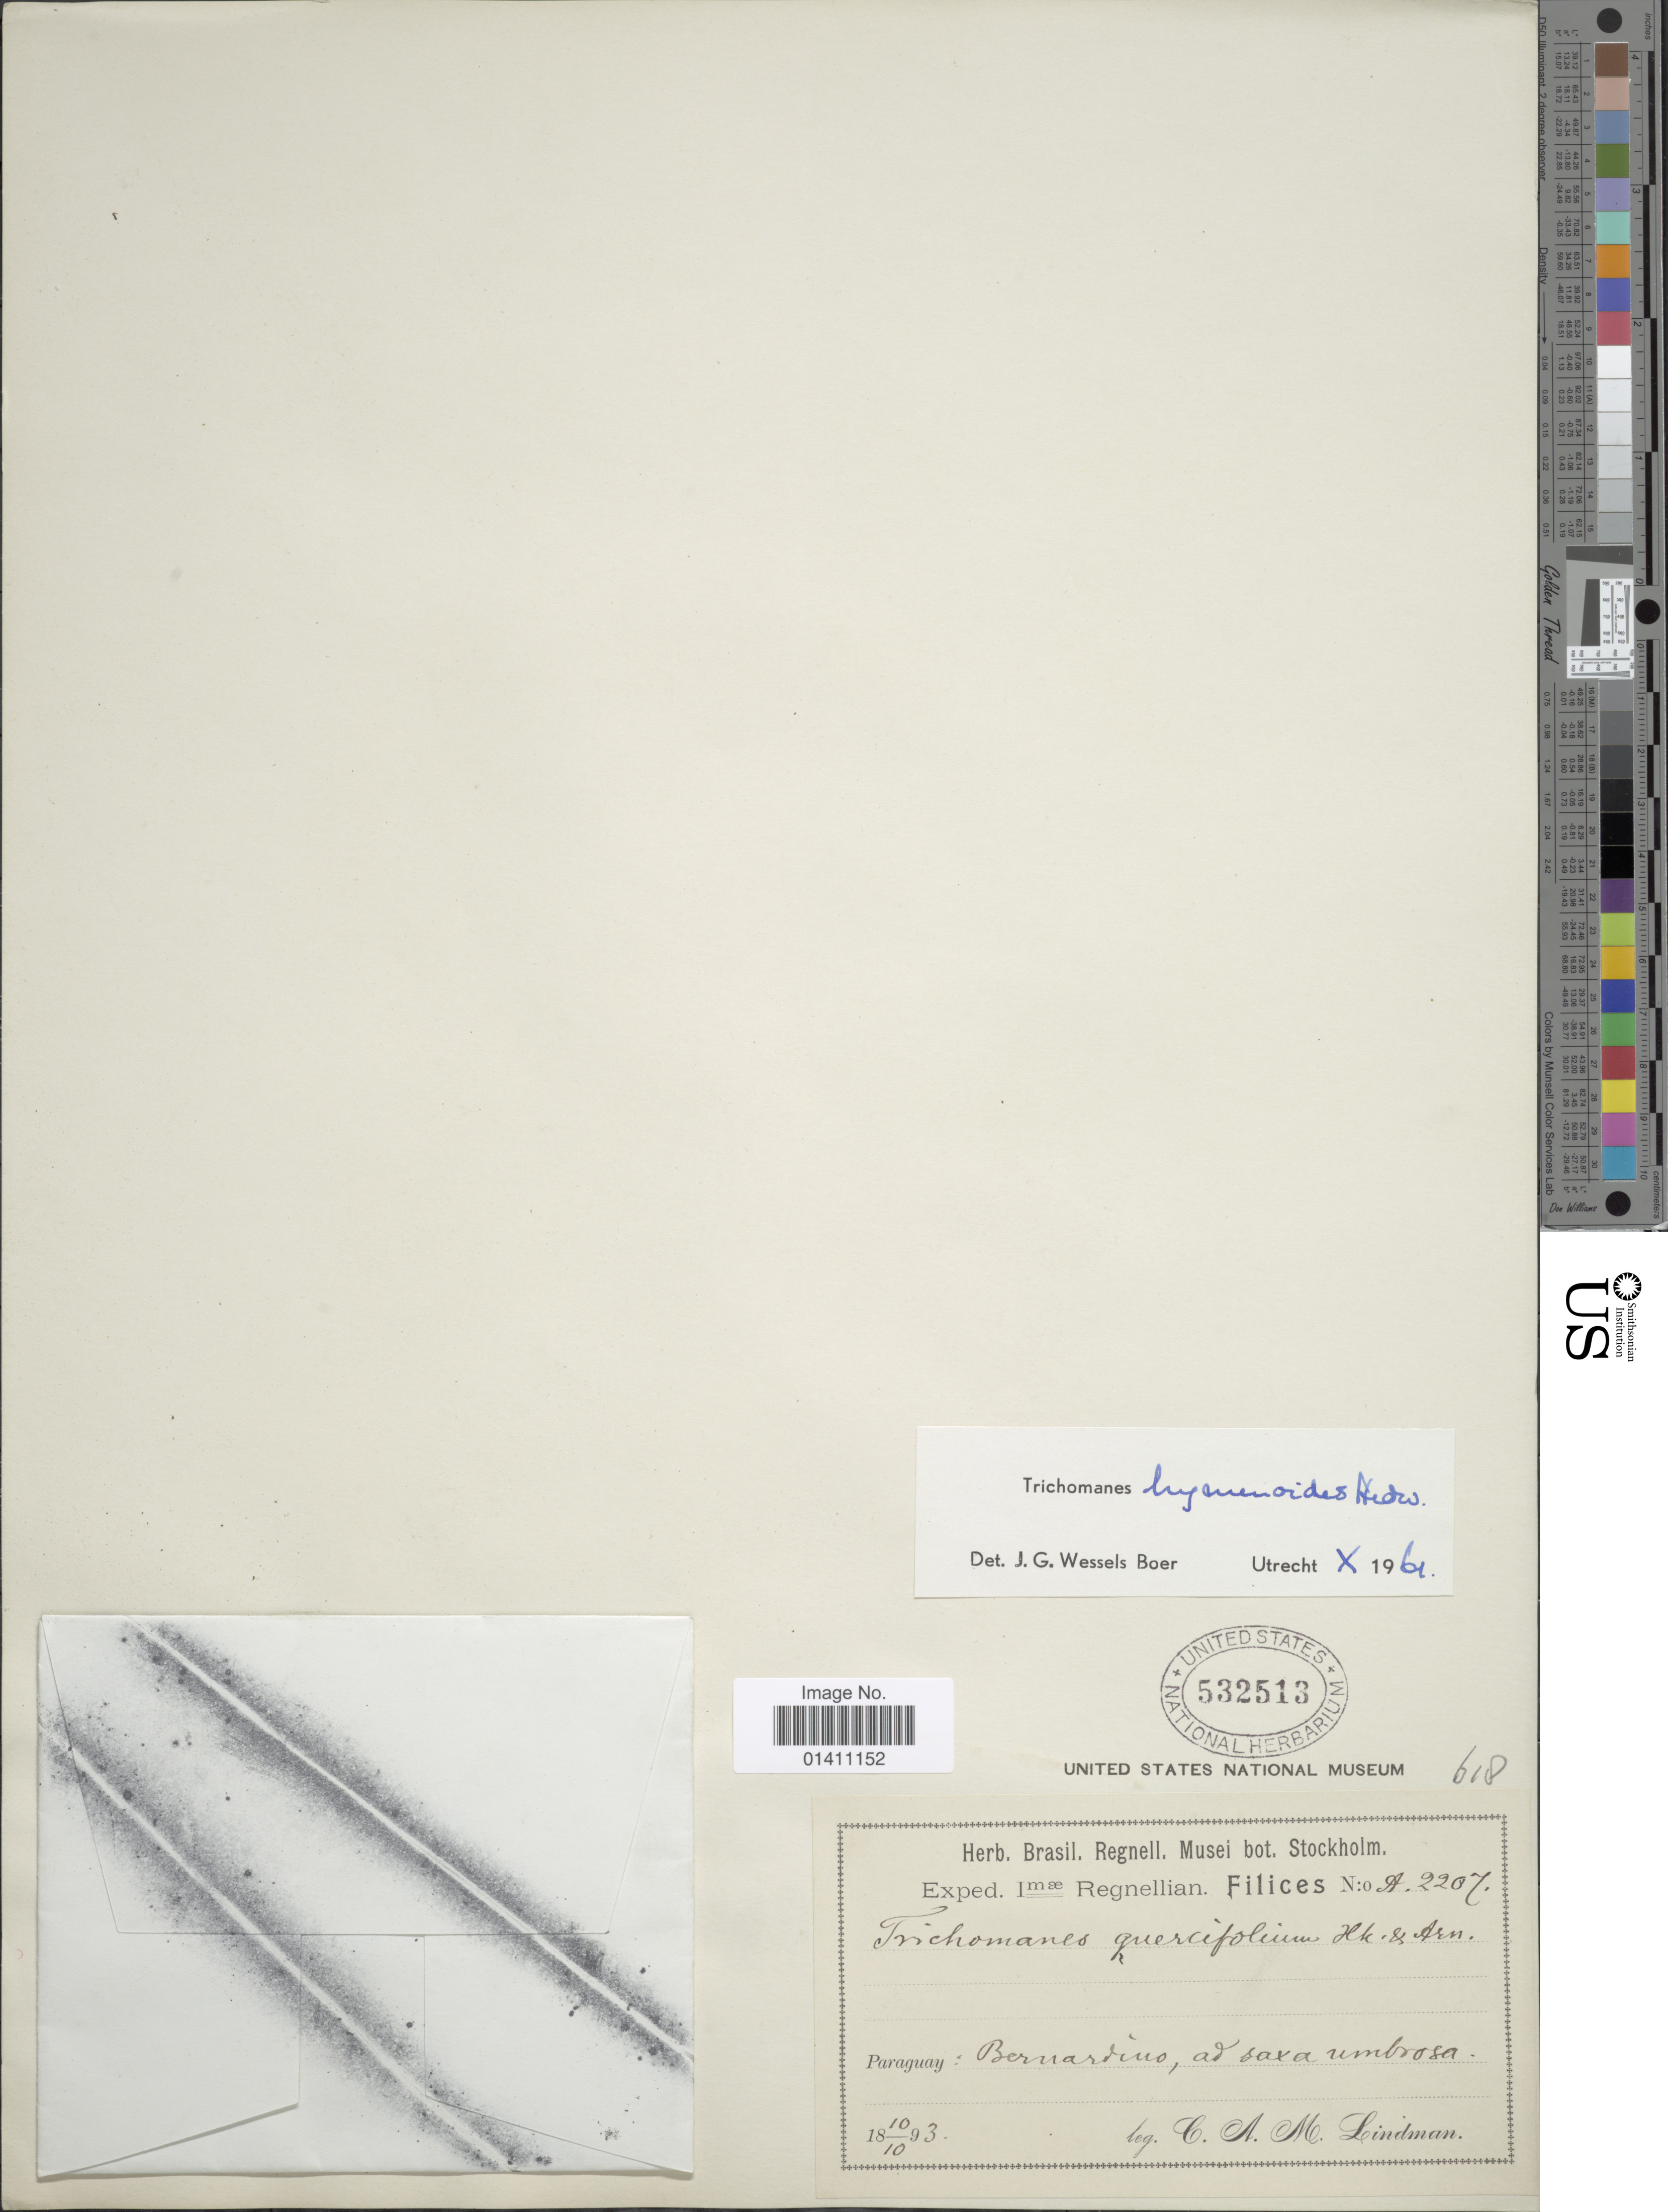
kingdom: Plantae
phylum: Tracheophyta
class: Polypodiopsida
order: Hymenophyllales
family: Hymenophyllaceae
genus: Didymoglossum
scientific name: Didymoglossum hymenoides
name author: (Hedw.) Copel.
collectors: C. Lindman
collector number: A2207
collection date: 1893-10-10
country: Paraguay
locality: Bernardino, ad saxa umbrosa.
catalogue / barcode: US 532513